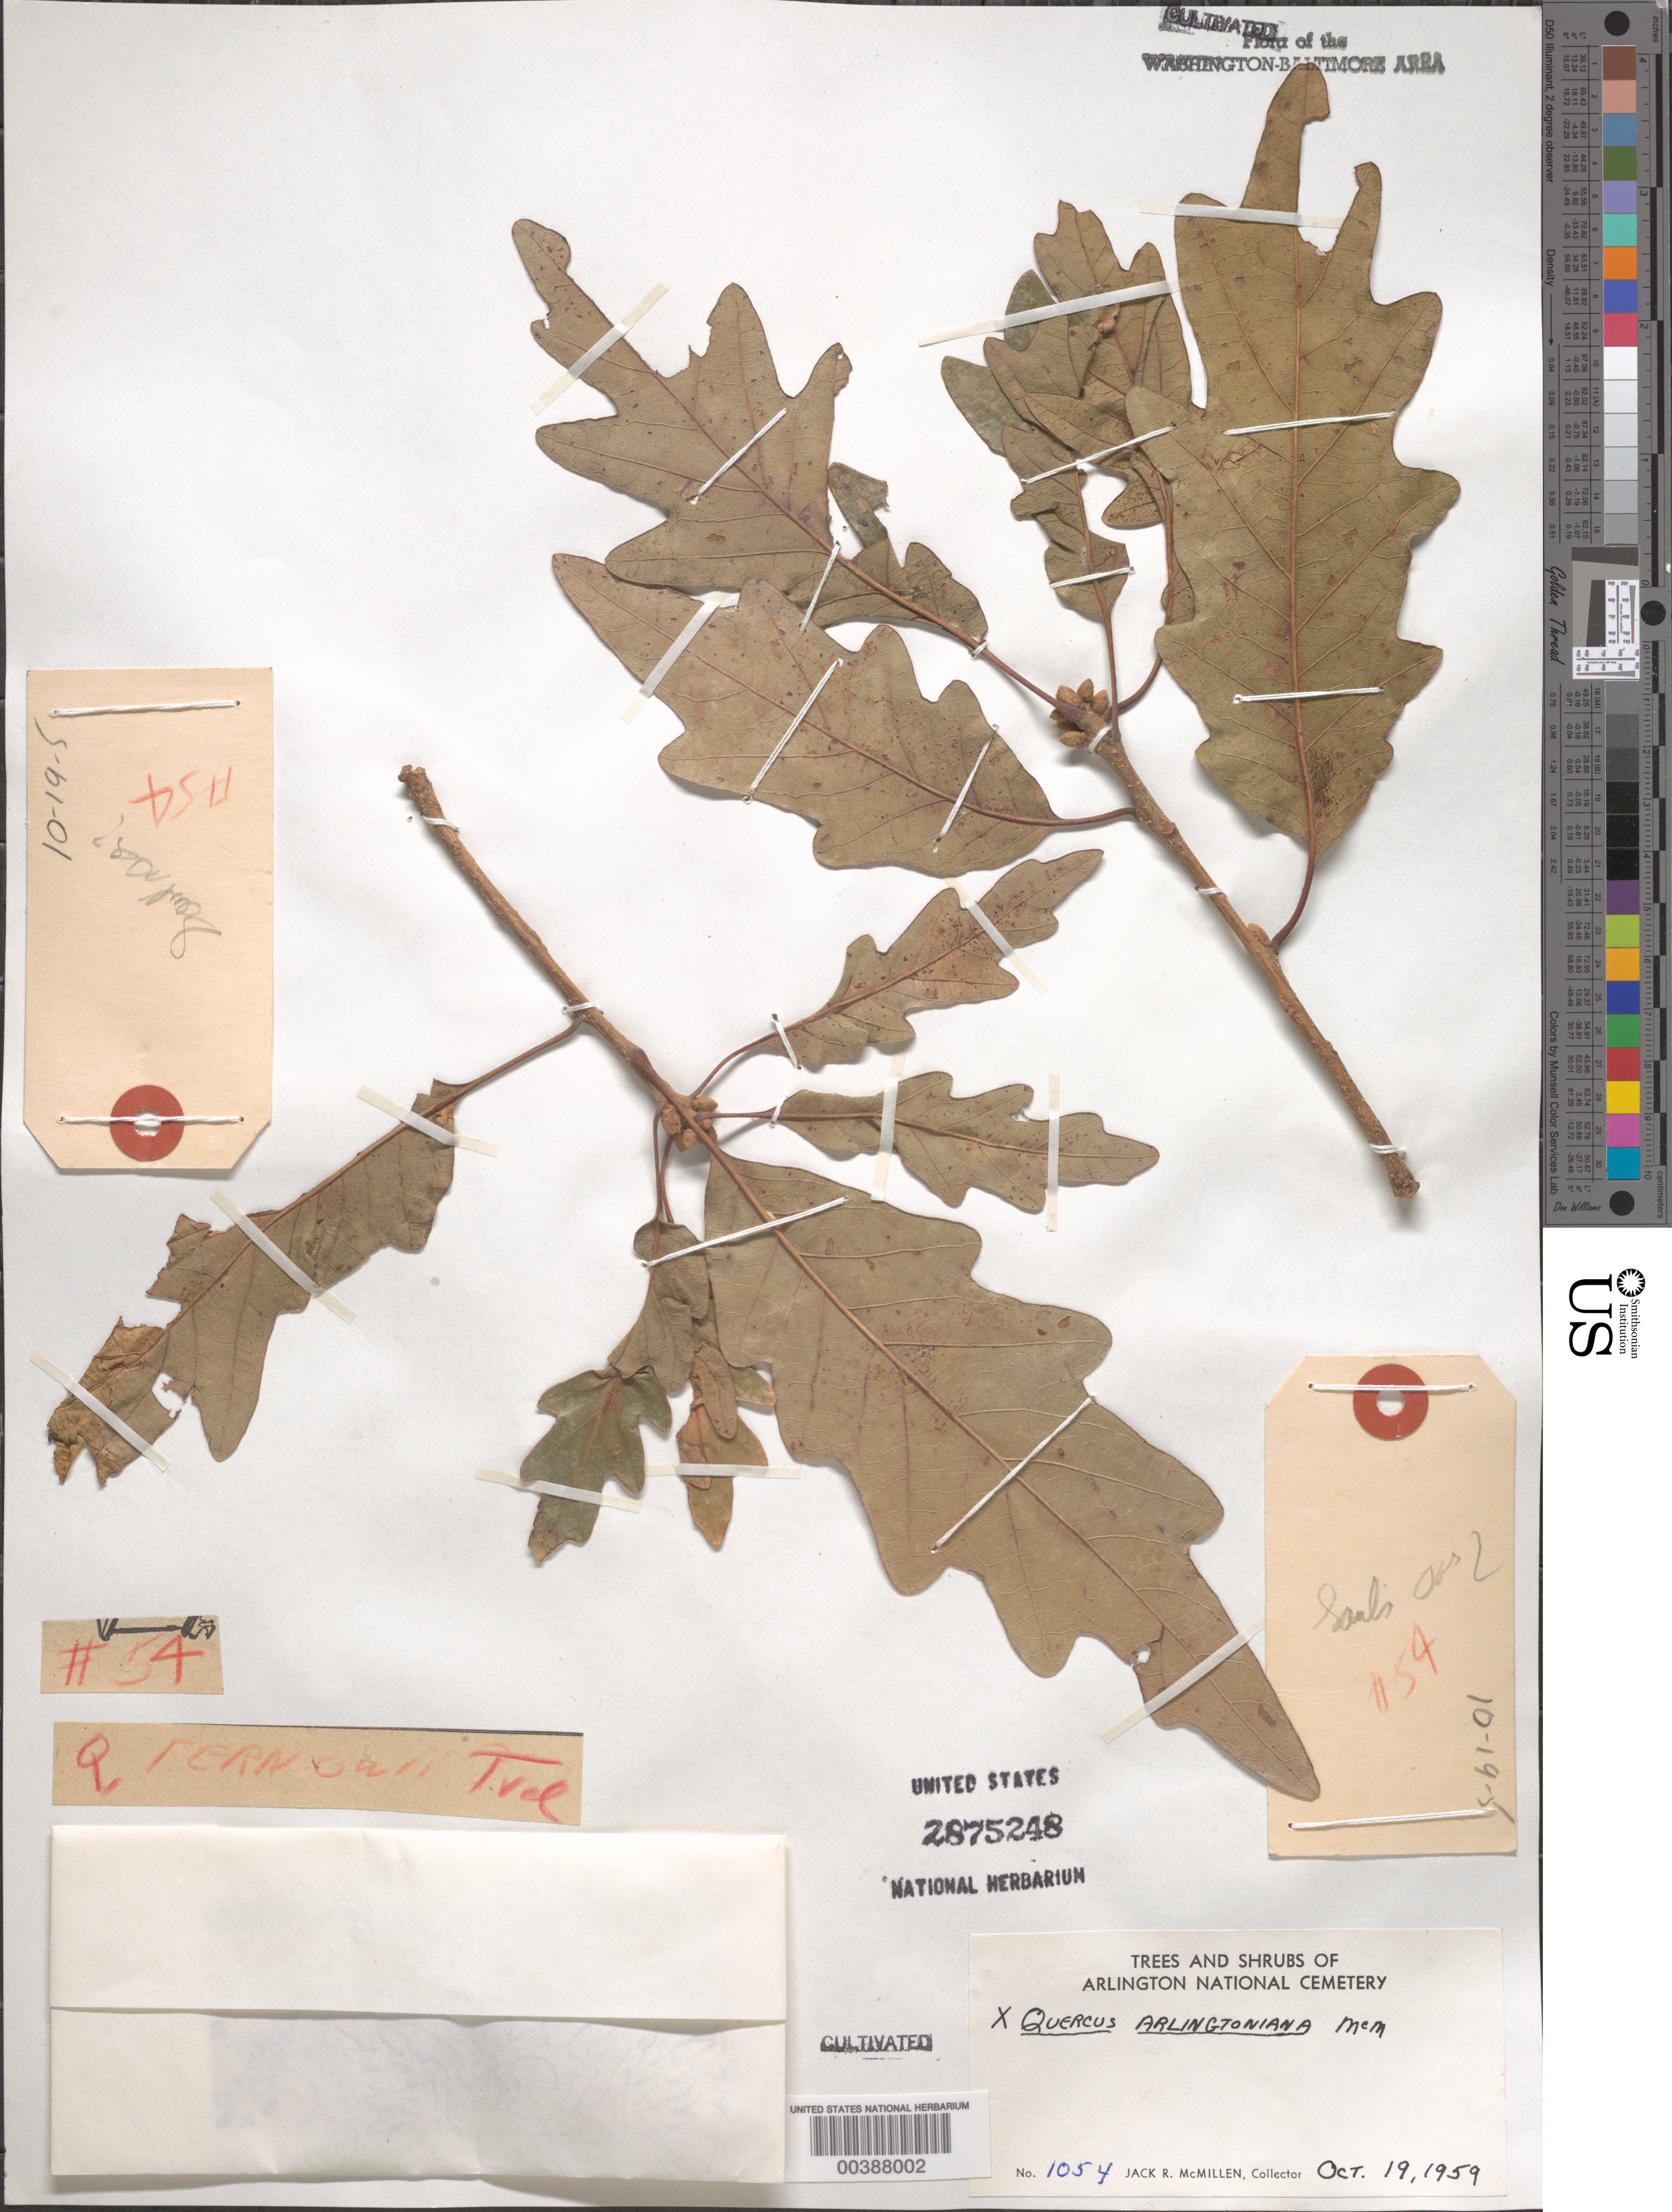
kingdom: Plantae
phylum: Tracheophyta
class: Magnoliopsida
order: Fagales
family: Fagaceae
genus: Quercus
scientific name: Quercus x arlingtoniana McMillen ined.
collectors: J. McMillen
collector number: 1054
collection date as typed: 19 Oct 1959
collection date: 1959-10-19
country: United States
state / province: Virginia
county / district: Arlington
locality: Arlington National Cemetery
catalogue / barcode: US 2875248